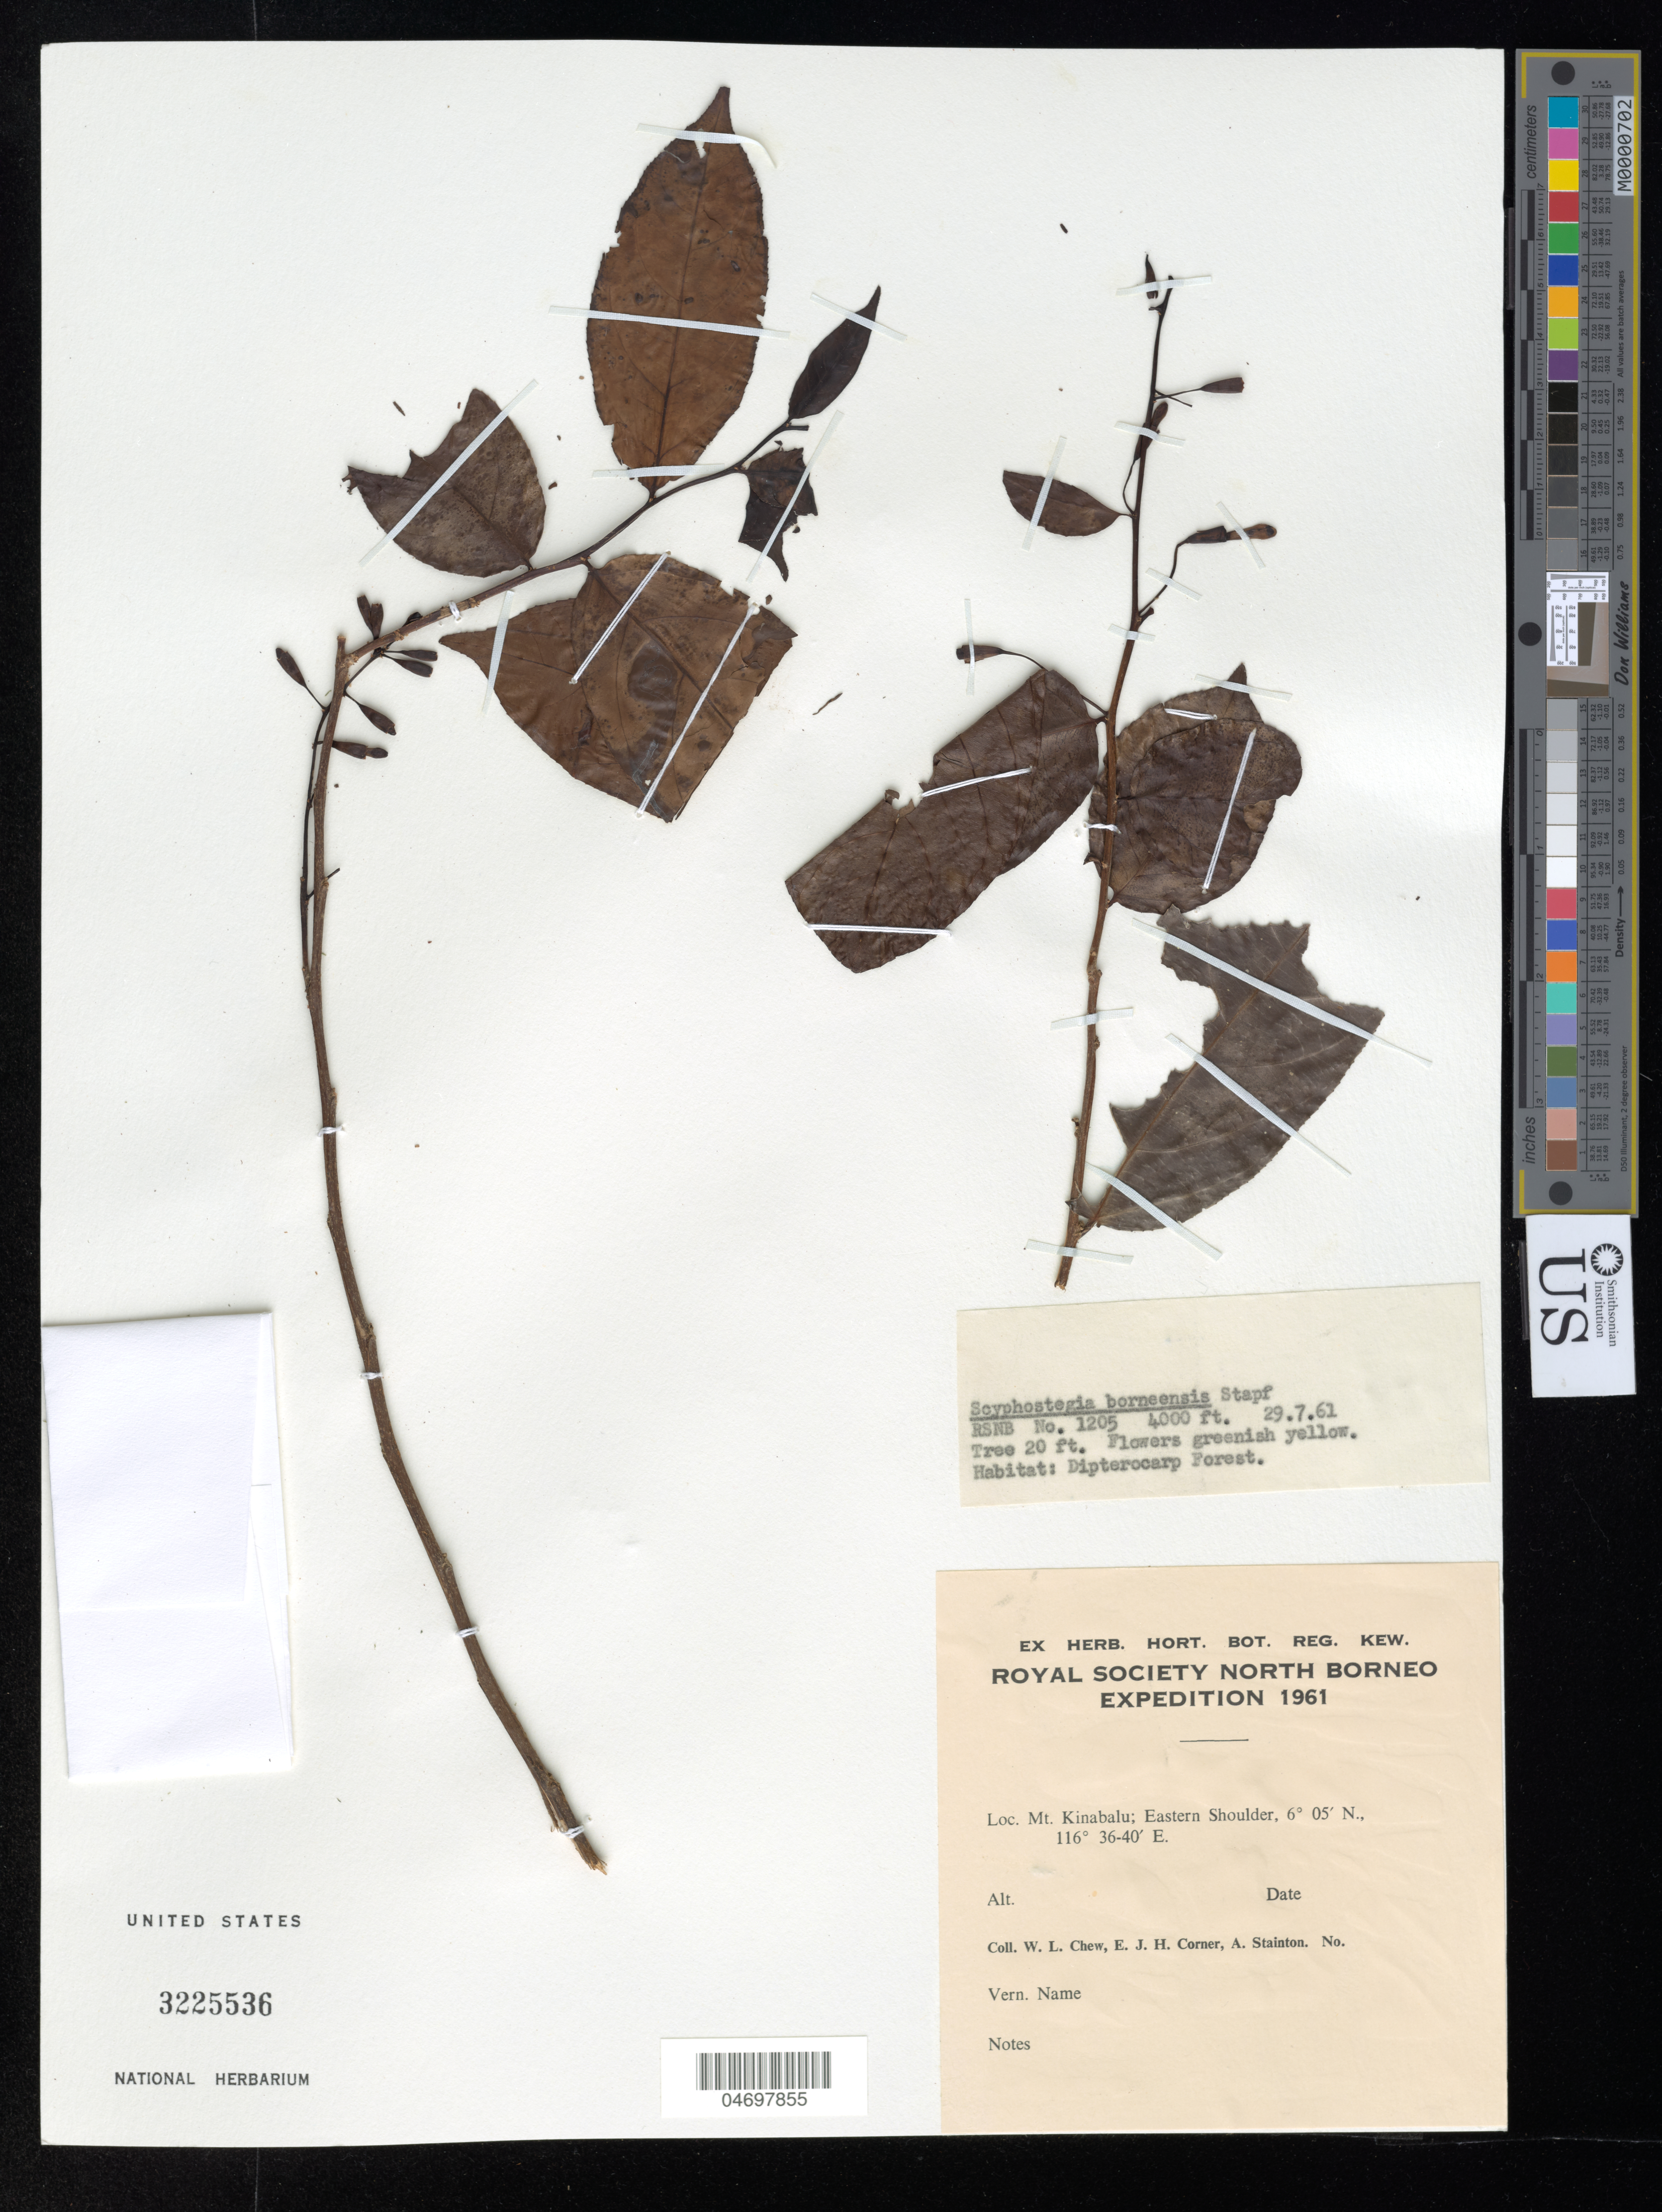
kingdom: Plantae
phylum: Tracheophyta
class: Magnoliopsida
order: Malpighiales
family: Salicaceae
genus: Scyphostegia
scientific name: Scyphostegia borneensis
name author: Stapf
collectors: W. Chew, E. Corner & A. Stainton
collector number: RSNB 1205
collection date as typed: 29 Jul 1961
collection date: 1961-07-29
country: Malaysia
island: Borneo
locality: Mt. Kinabalu: Eastern Shoulder.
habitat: Dipterocarp forest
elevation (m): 1219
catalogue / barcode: US 3225536